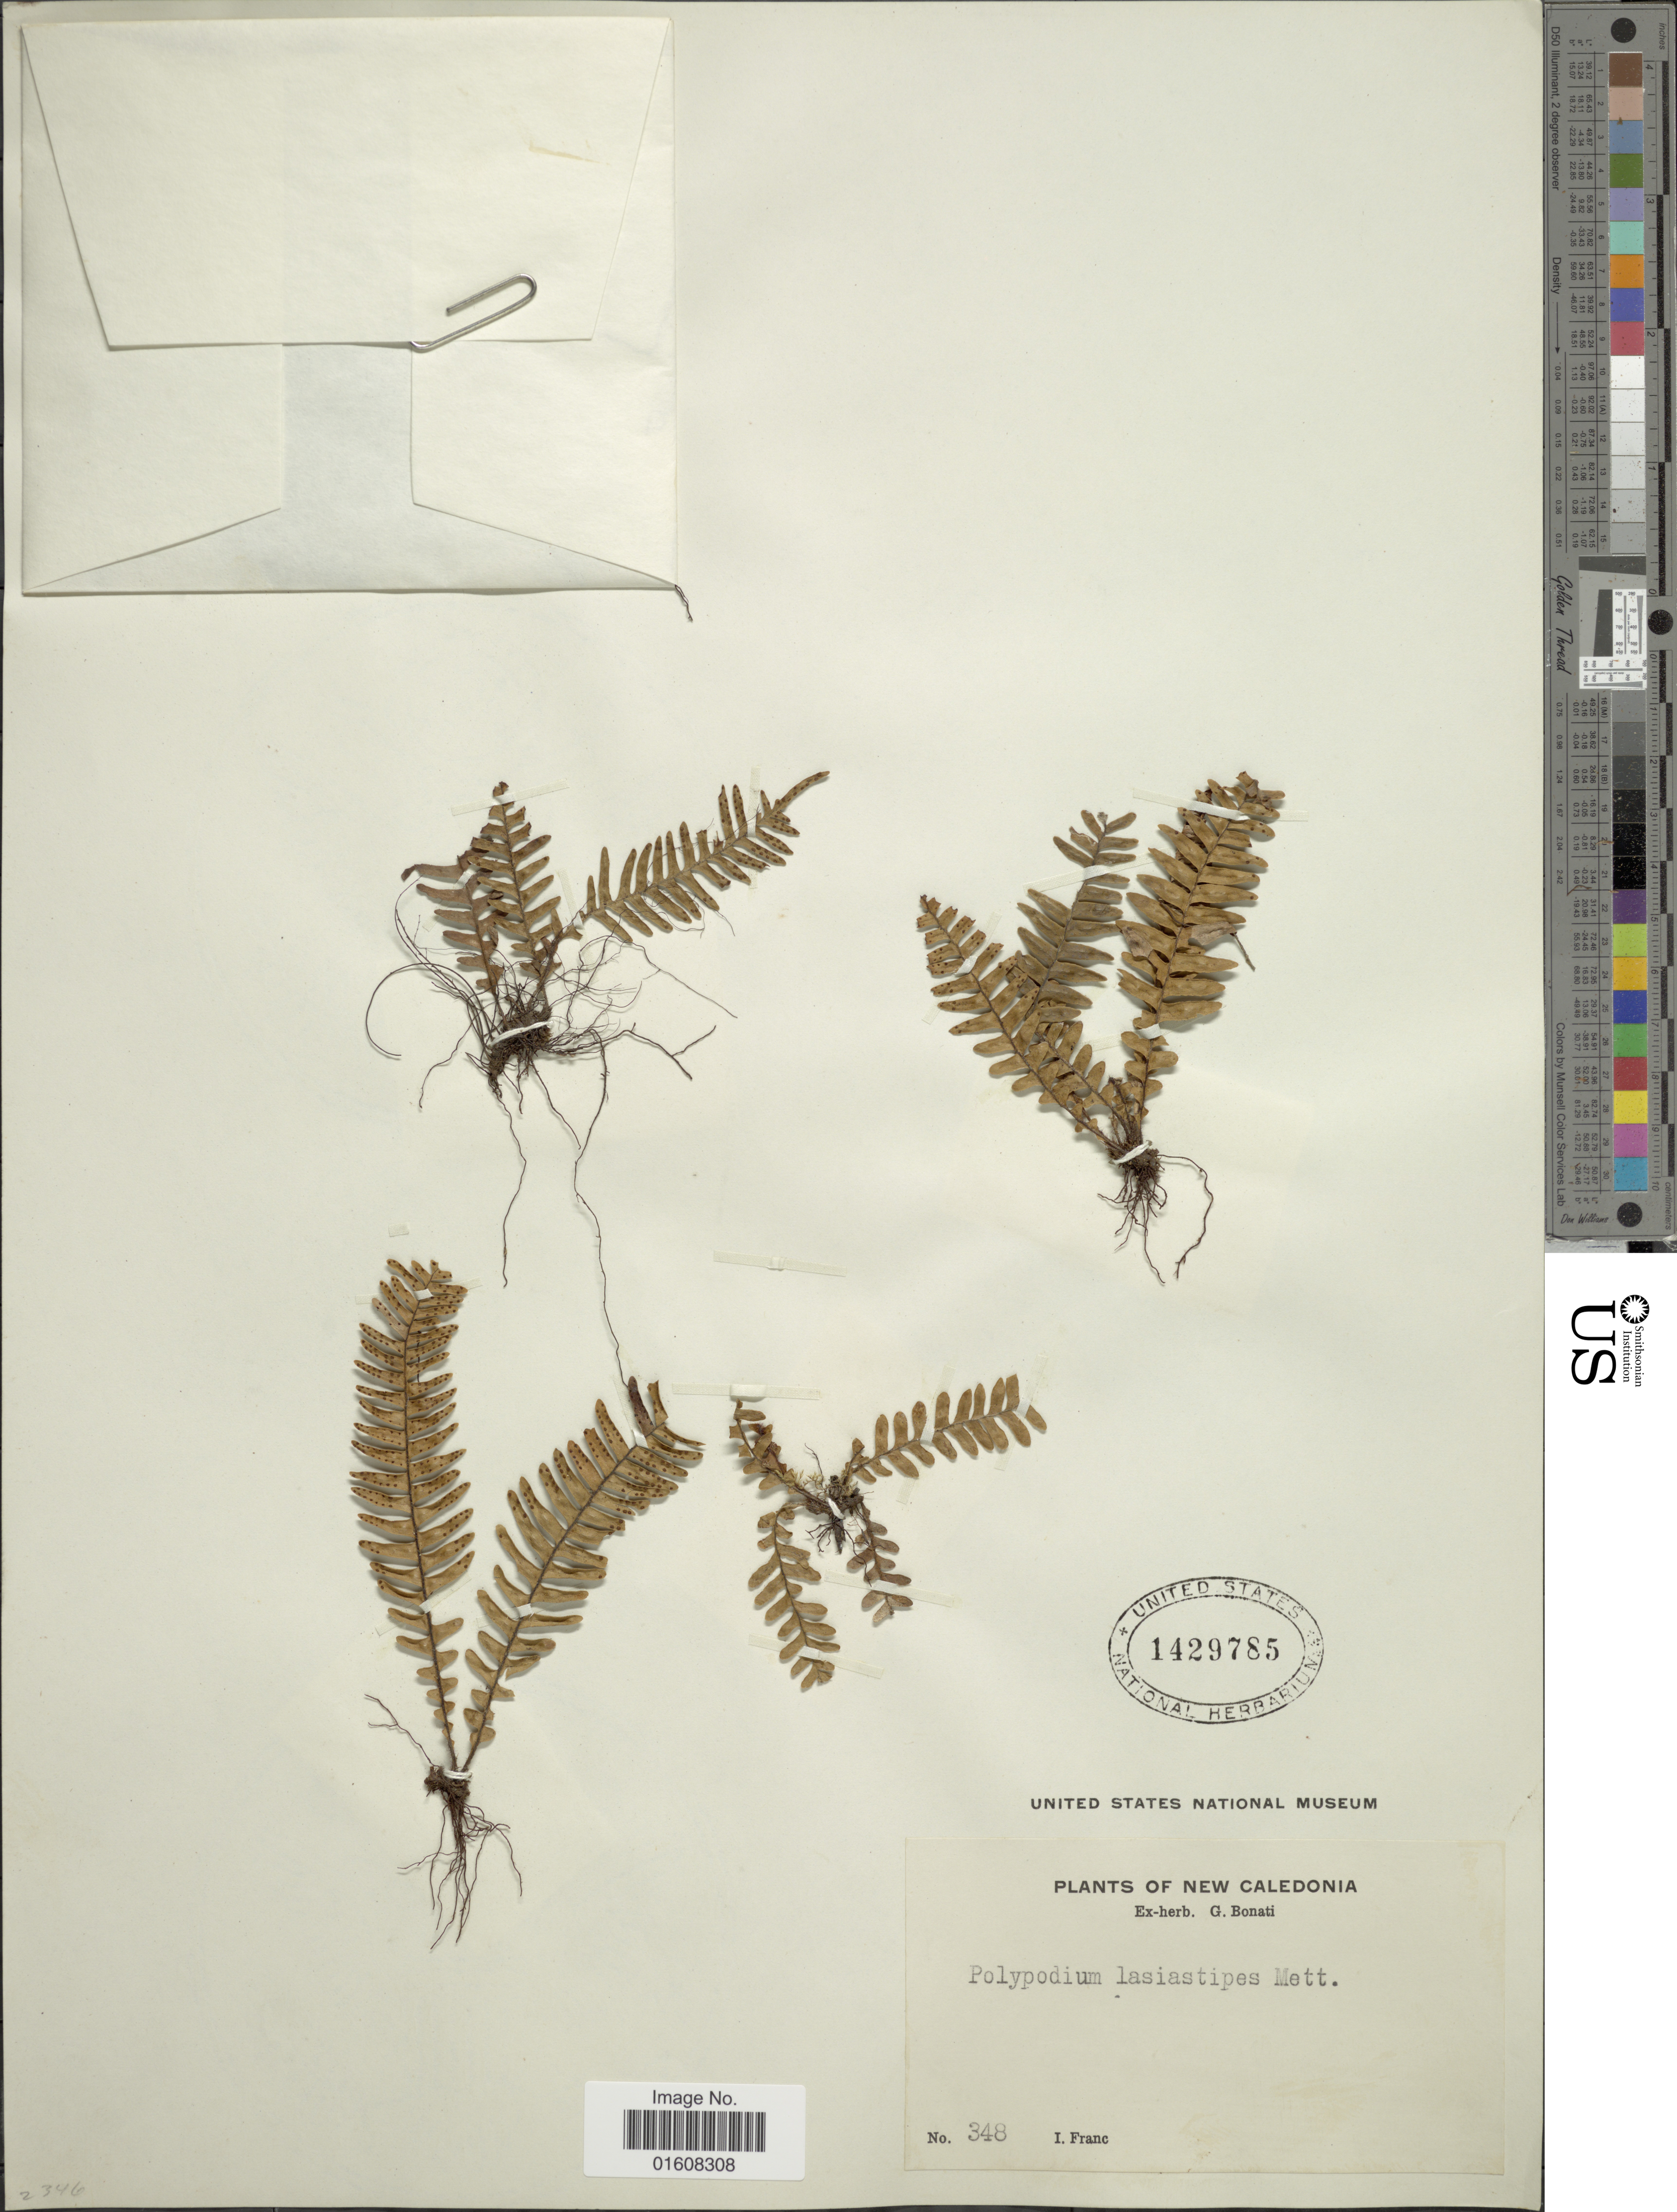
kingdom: Plantae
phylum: Tracheophyta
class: Polypodiopsida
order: Polypodiales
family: Polypodiaceae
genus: Grammitis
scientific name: Grammitis lasiostipes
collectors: I. Franc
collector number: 348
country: New Caledonia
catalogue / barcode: US 1429785